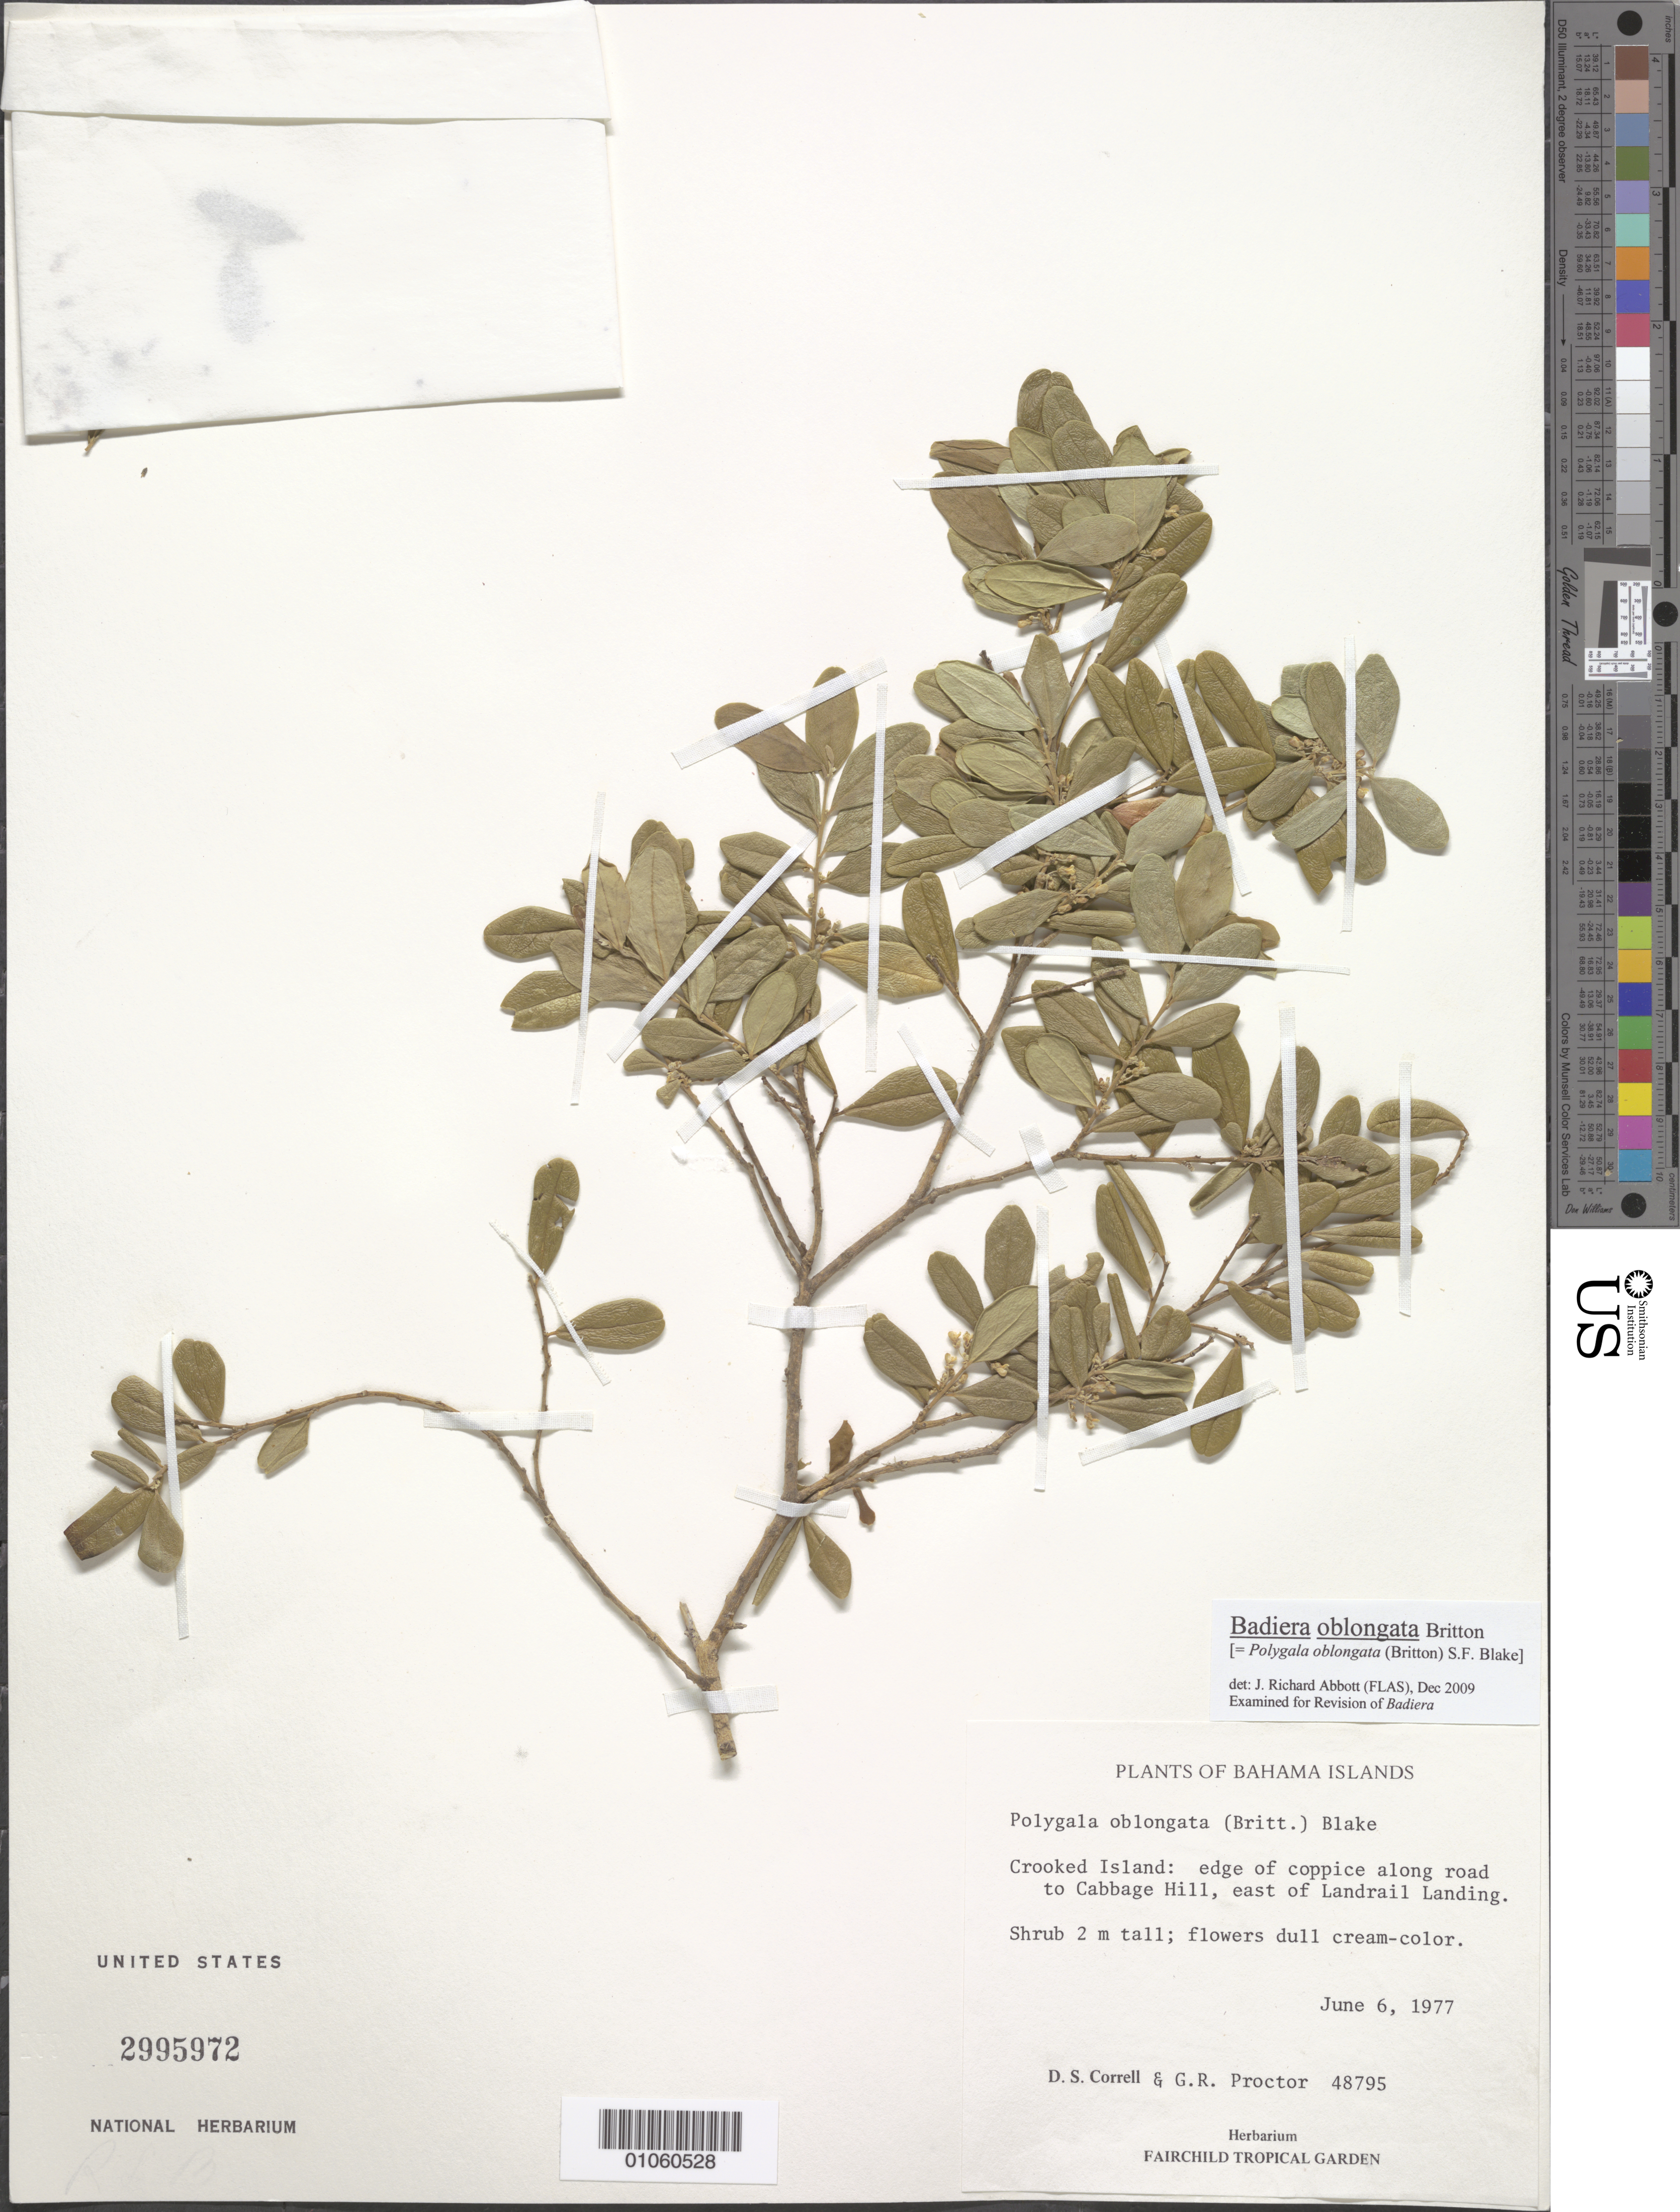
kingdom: Plantae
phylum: Tracheophyta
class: Magnoliopsida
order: Fabales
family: Polygalaceae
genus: Badiera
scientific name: Badiera oblongata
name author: Britton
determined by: Abbott, J. R., (FLAS)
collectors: D. S. Correll & D. C. Wasshausen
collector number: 48795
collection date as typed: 06 Jun 1977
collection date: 1977-06-06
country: Bahamas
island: Crooked I.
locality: Cabbage Hill road, E of Landrail Landing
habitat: Edge of coppice along road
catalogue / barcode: US 2995972